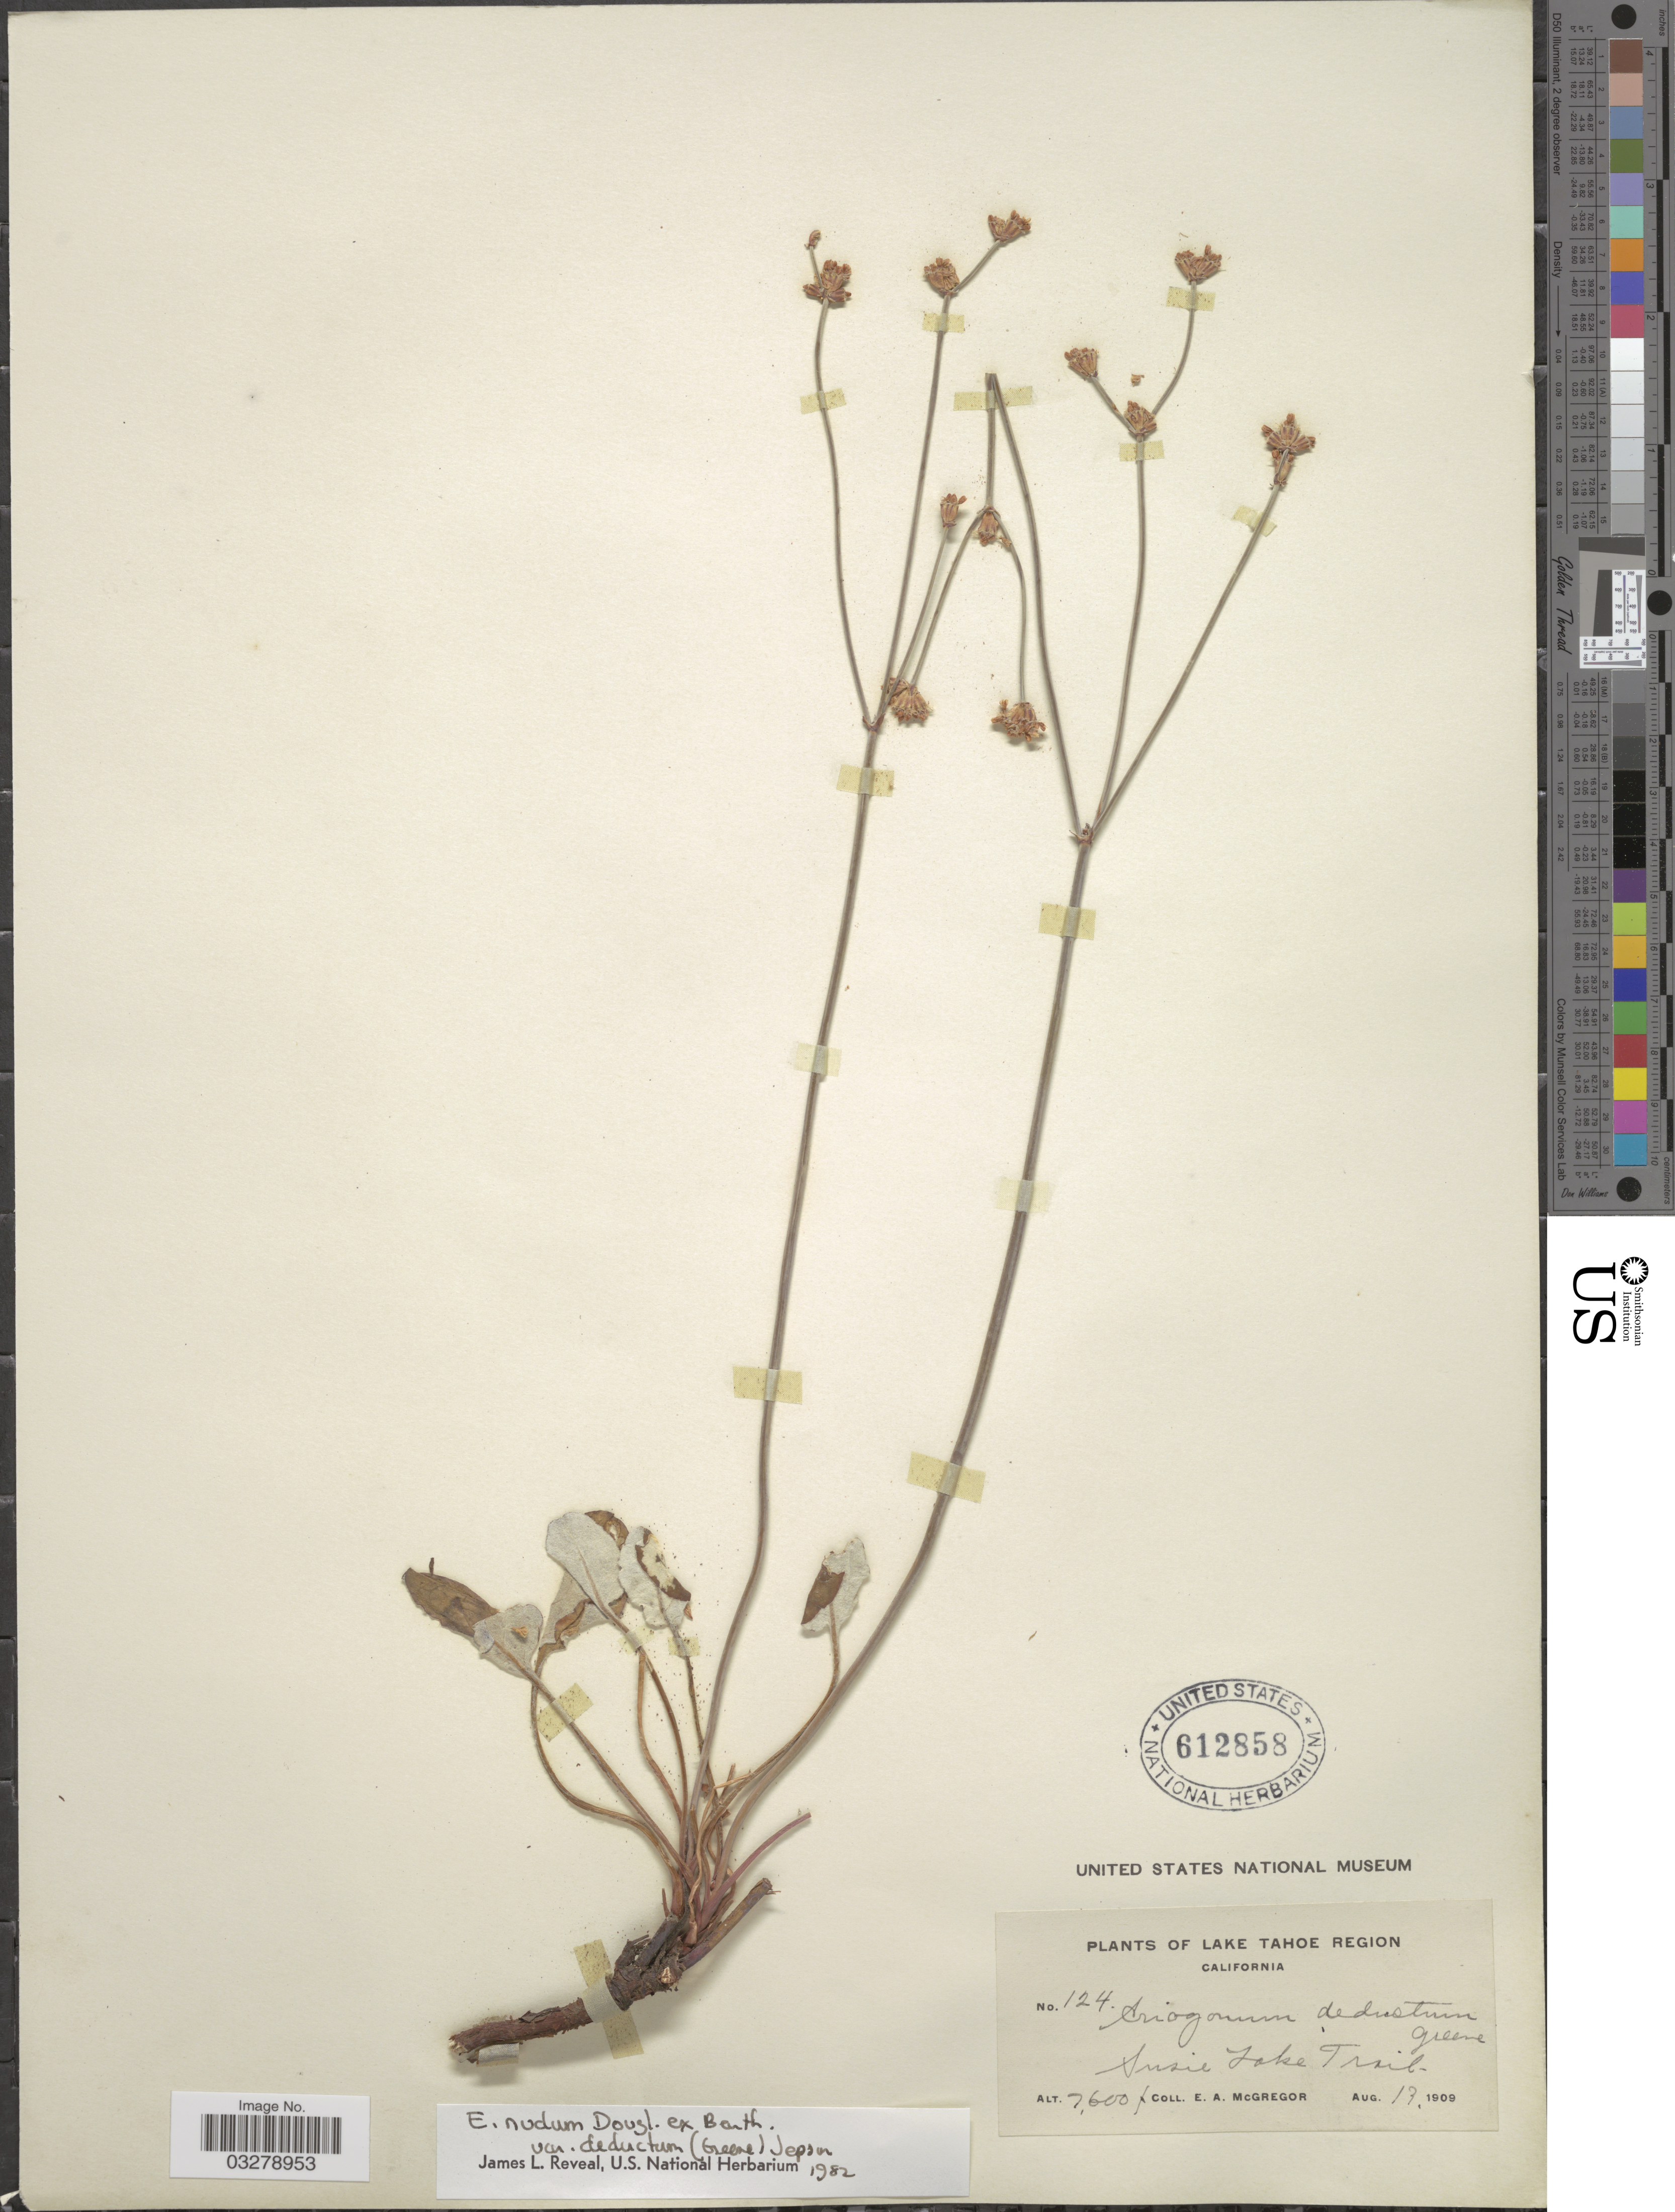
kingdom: Plantae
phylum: Tracheophyta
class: Magnoliopsida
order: Caryophyllales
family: Polygonaceae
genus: Eriogonum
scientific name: Eriogonum nudum var. deductum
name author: (Greene) Jeps.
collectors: E. A. McGregor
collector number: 124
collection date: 1909-08-17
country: United States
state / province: California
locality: Lake Tahoe Region, Susie Lake Trail.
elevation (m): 2316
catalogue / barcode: US 612858